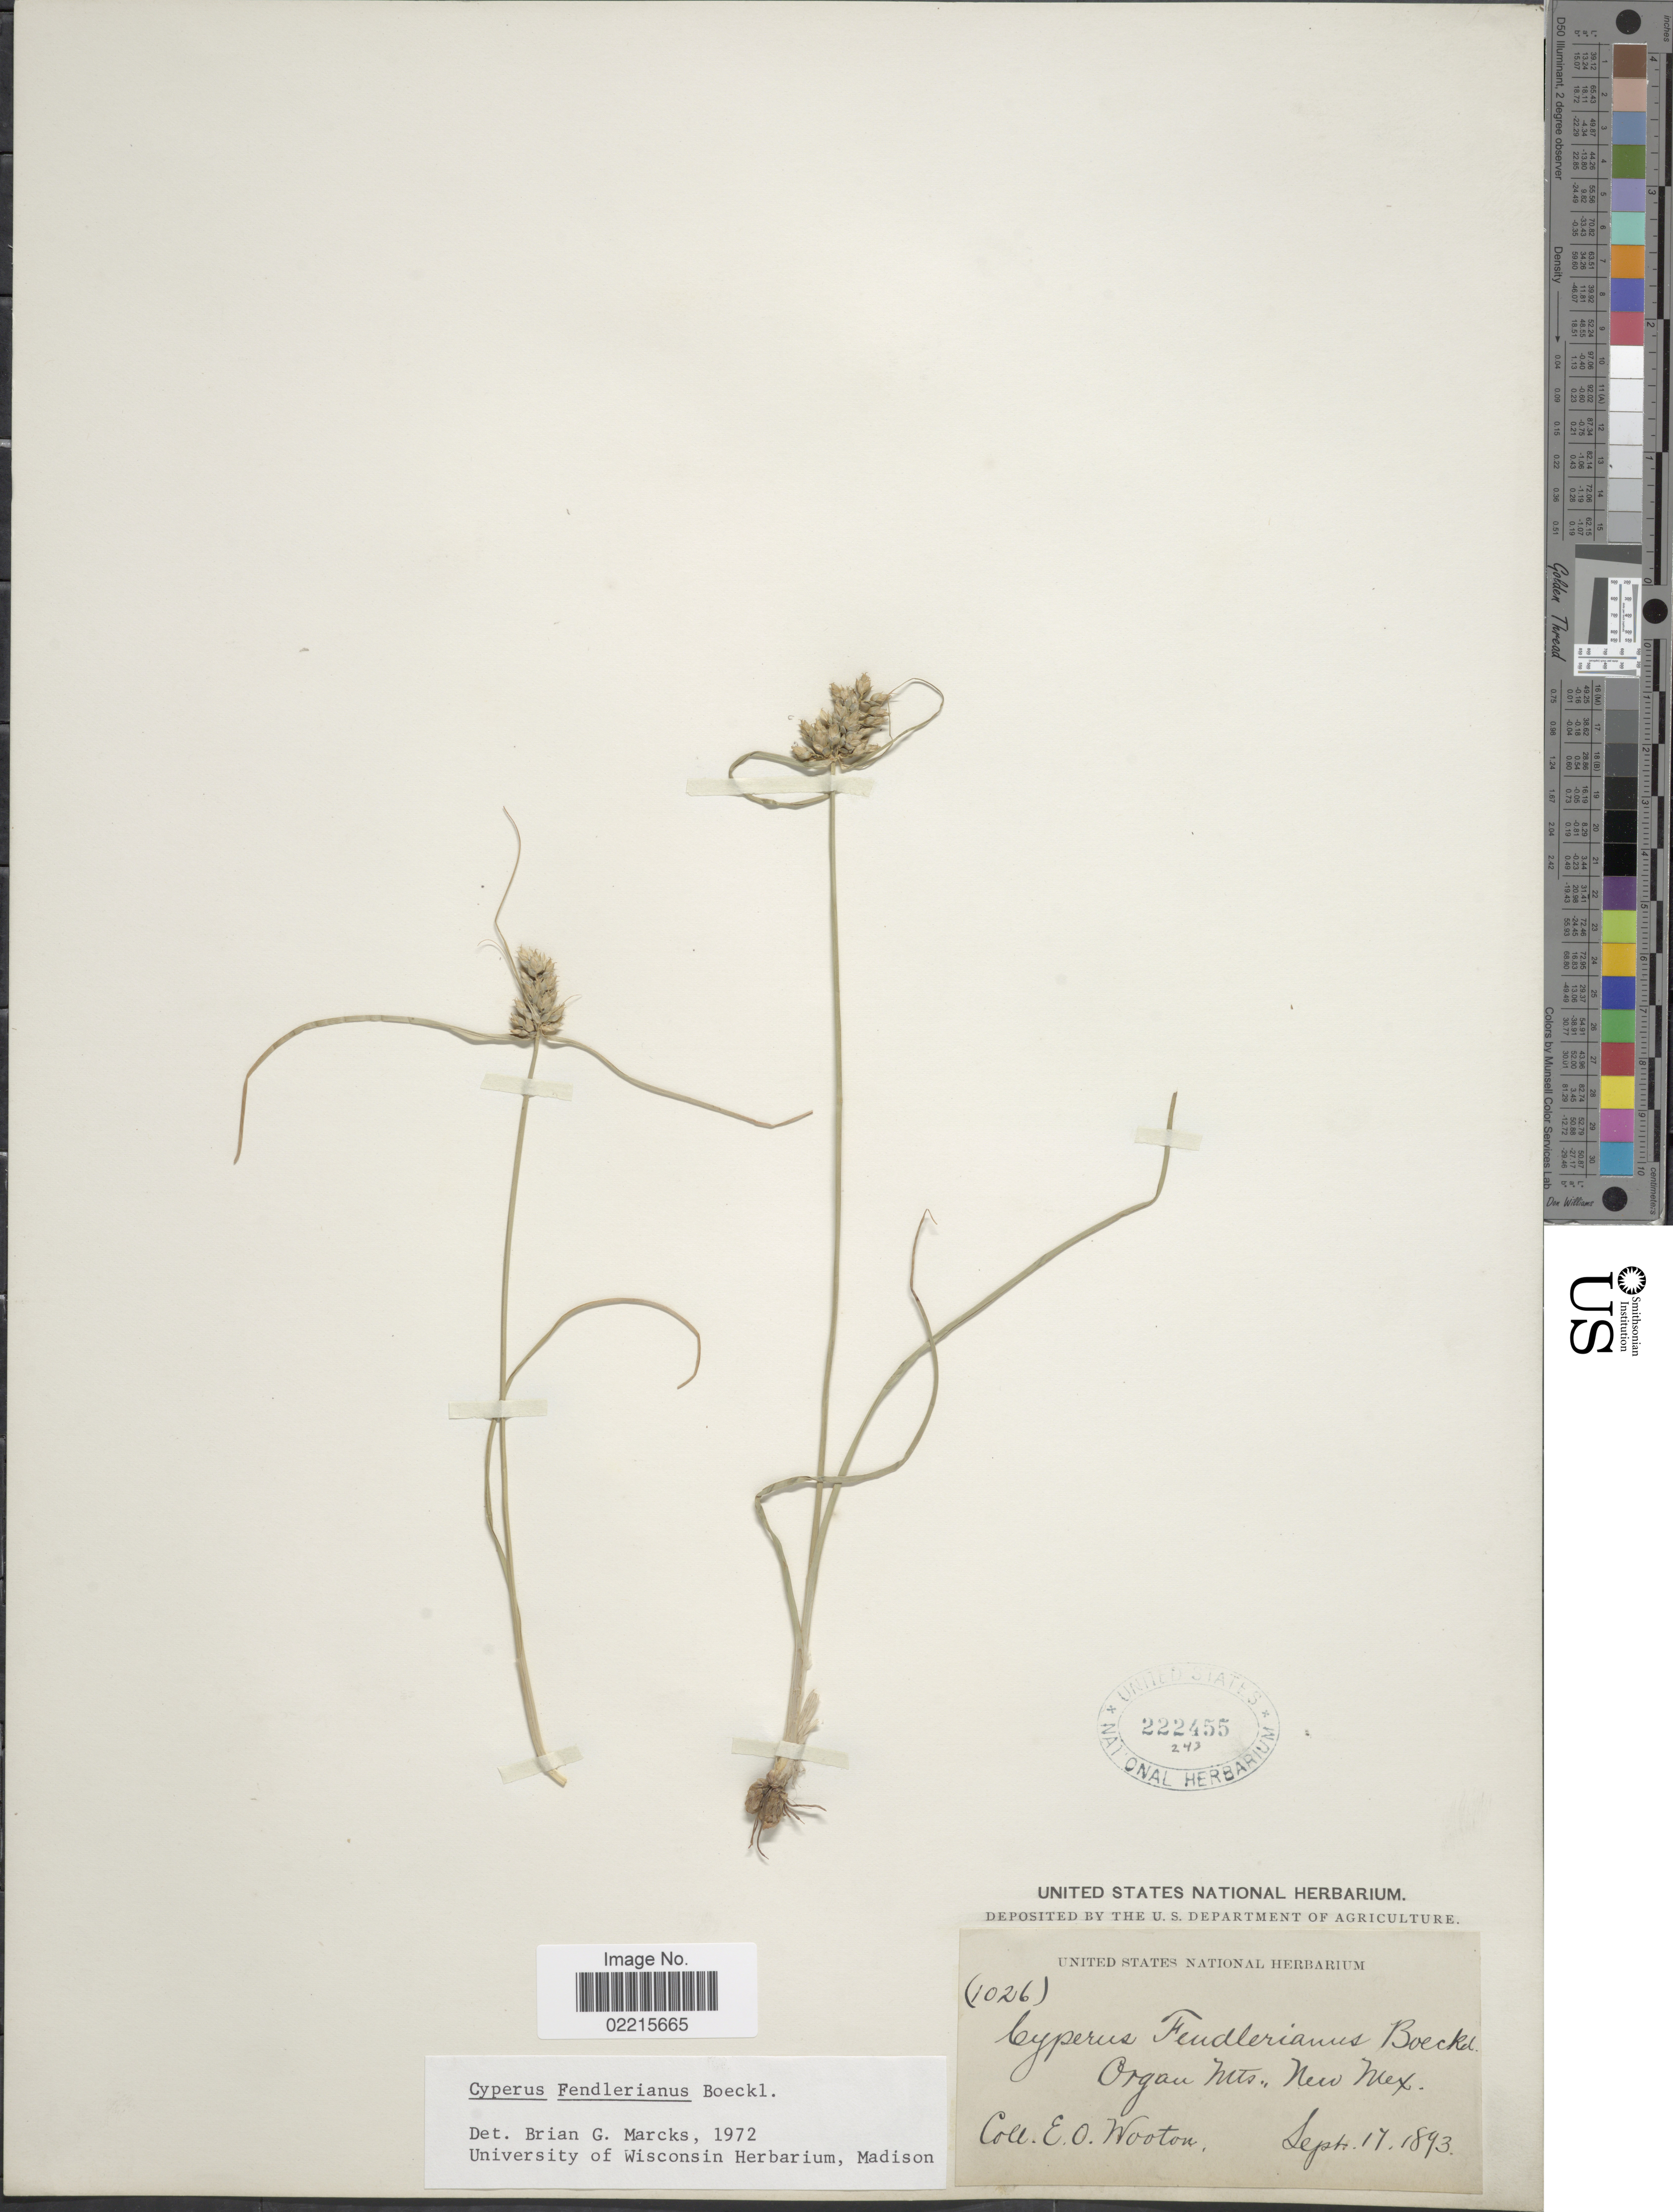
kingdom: Plantae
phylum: Tracheophyta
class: Liliopsida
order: Poales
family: Cyperaceae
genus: Cyperus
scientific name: Cyperus fendlerianus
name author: Boeckeler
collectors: E. O. Wooton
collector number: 1026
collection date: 1893-09-17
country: United States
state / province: New Mexico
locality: Organ Mts.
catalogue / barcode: US 222455